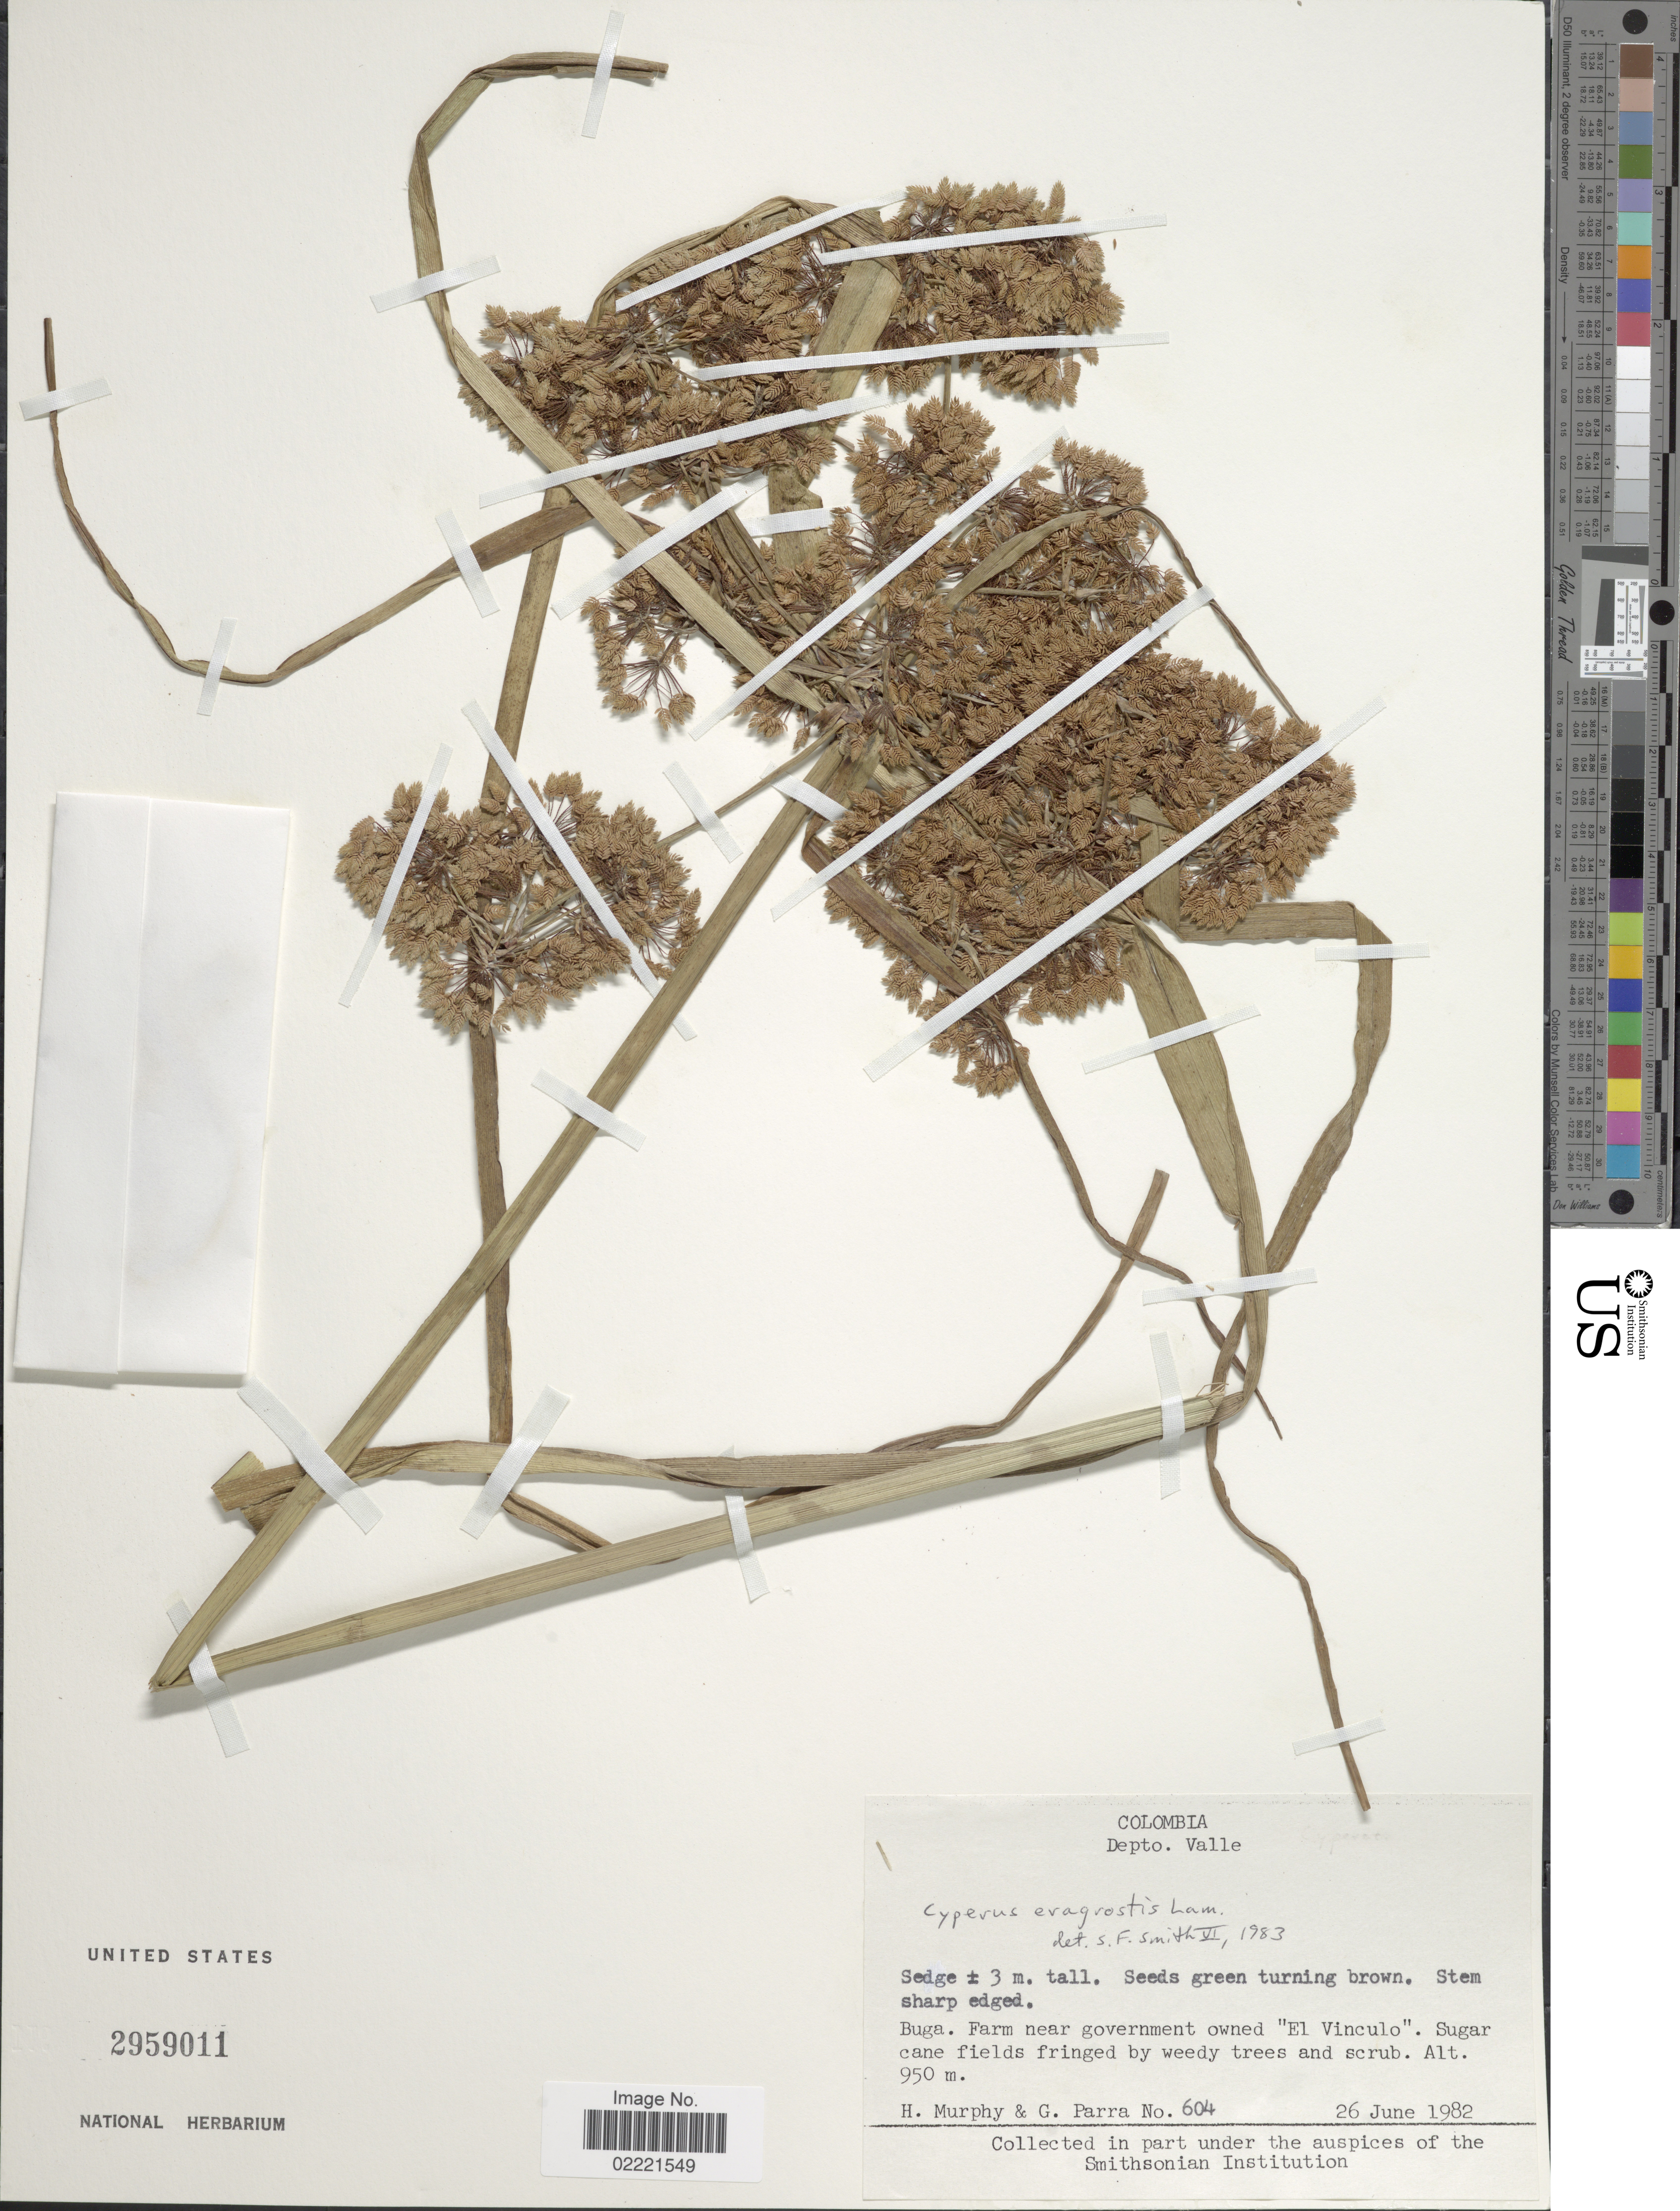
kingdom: Plantae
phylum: Tracheophyta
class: Liliopsida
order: Poales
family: Cyperaceae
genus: Cyperus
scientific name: Cyperus eragrostis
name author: Lam.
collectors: H. Murphy & G. Parra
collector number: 604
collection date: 1982-06-26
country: Colombia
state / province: Valle del Cauca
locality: Depto. Valle, Buga, Farm near government owned "El Vinculo"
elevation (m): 950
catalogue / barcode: US 2959011